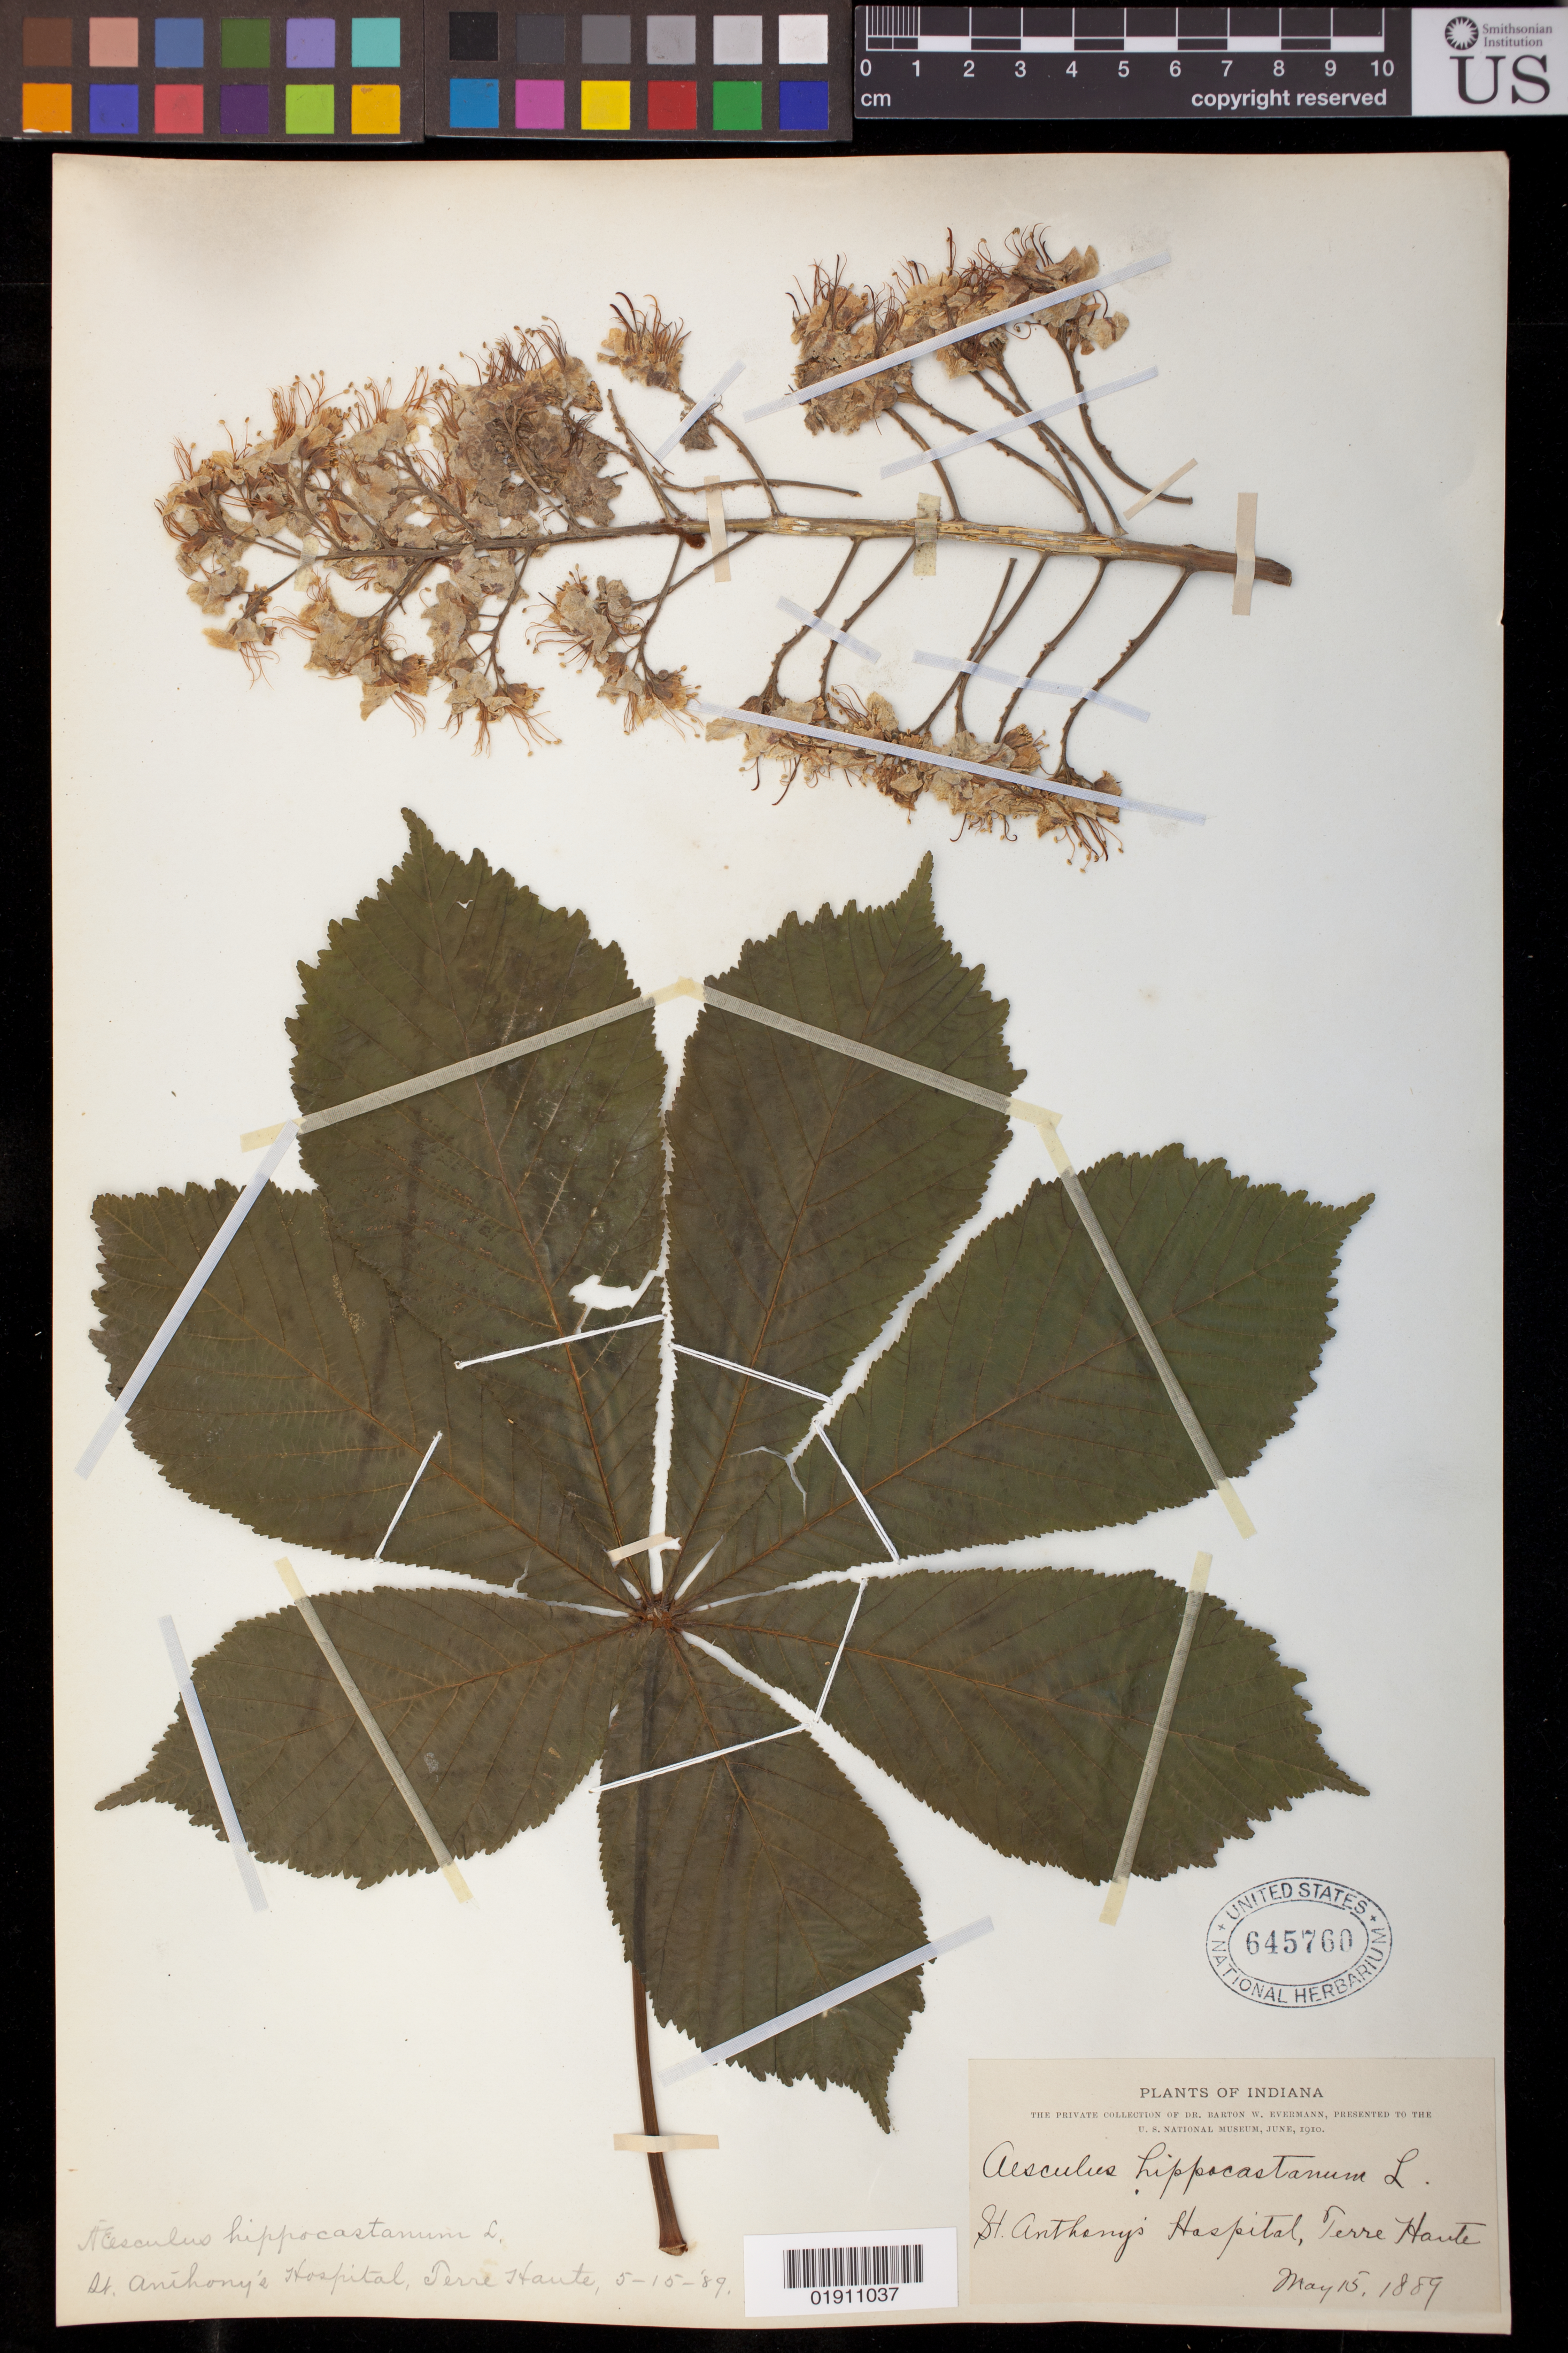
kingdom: Plantae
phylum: Tracheophyta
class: Magnoliopsida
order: Sapindales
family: Sapindaceae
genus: Aesculus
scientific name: Aesculus hippocastanum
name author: L.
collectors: B. W. Evermann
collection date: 1889-05-15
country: United States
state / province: Indiana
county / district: Vigo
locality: St. Anthony's Hospital, Terre Haute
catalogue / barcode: US 645760